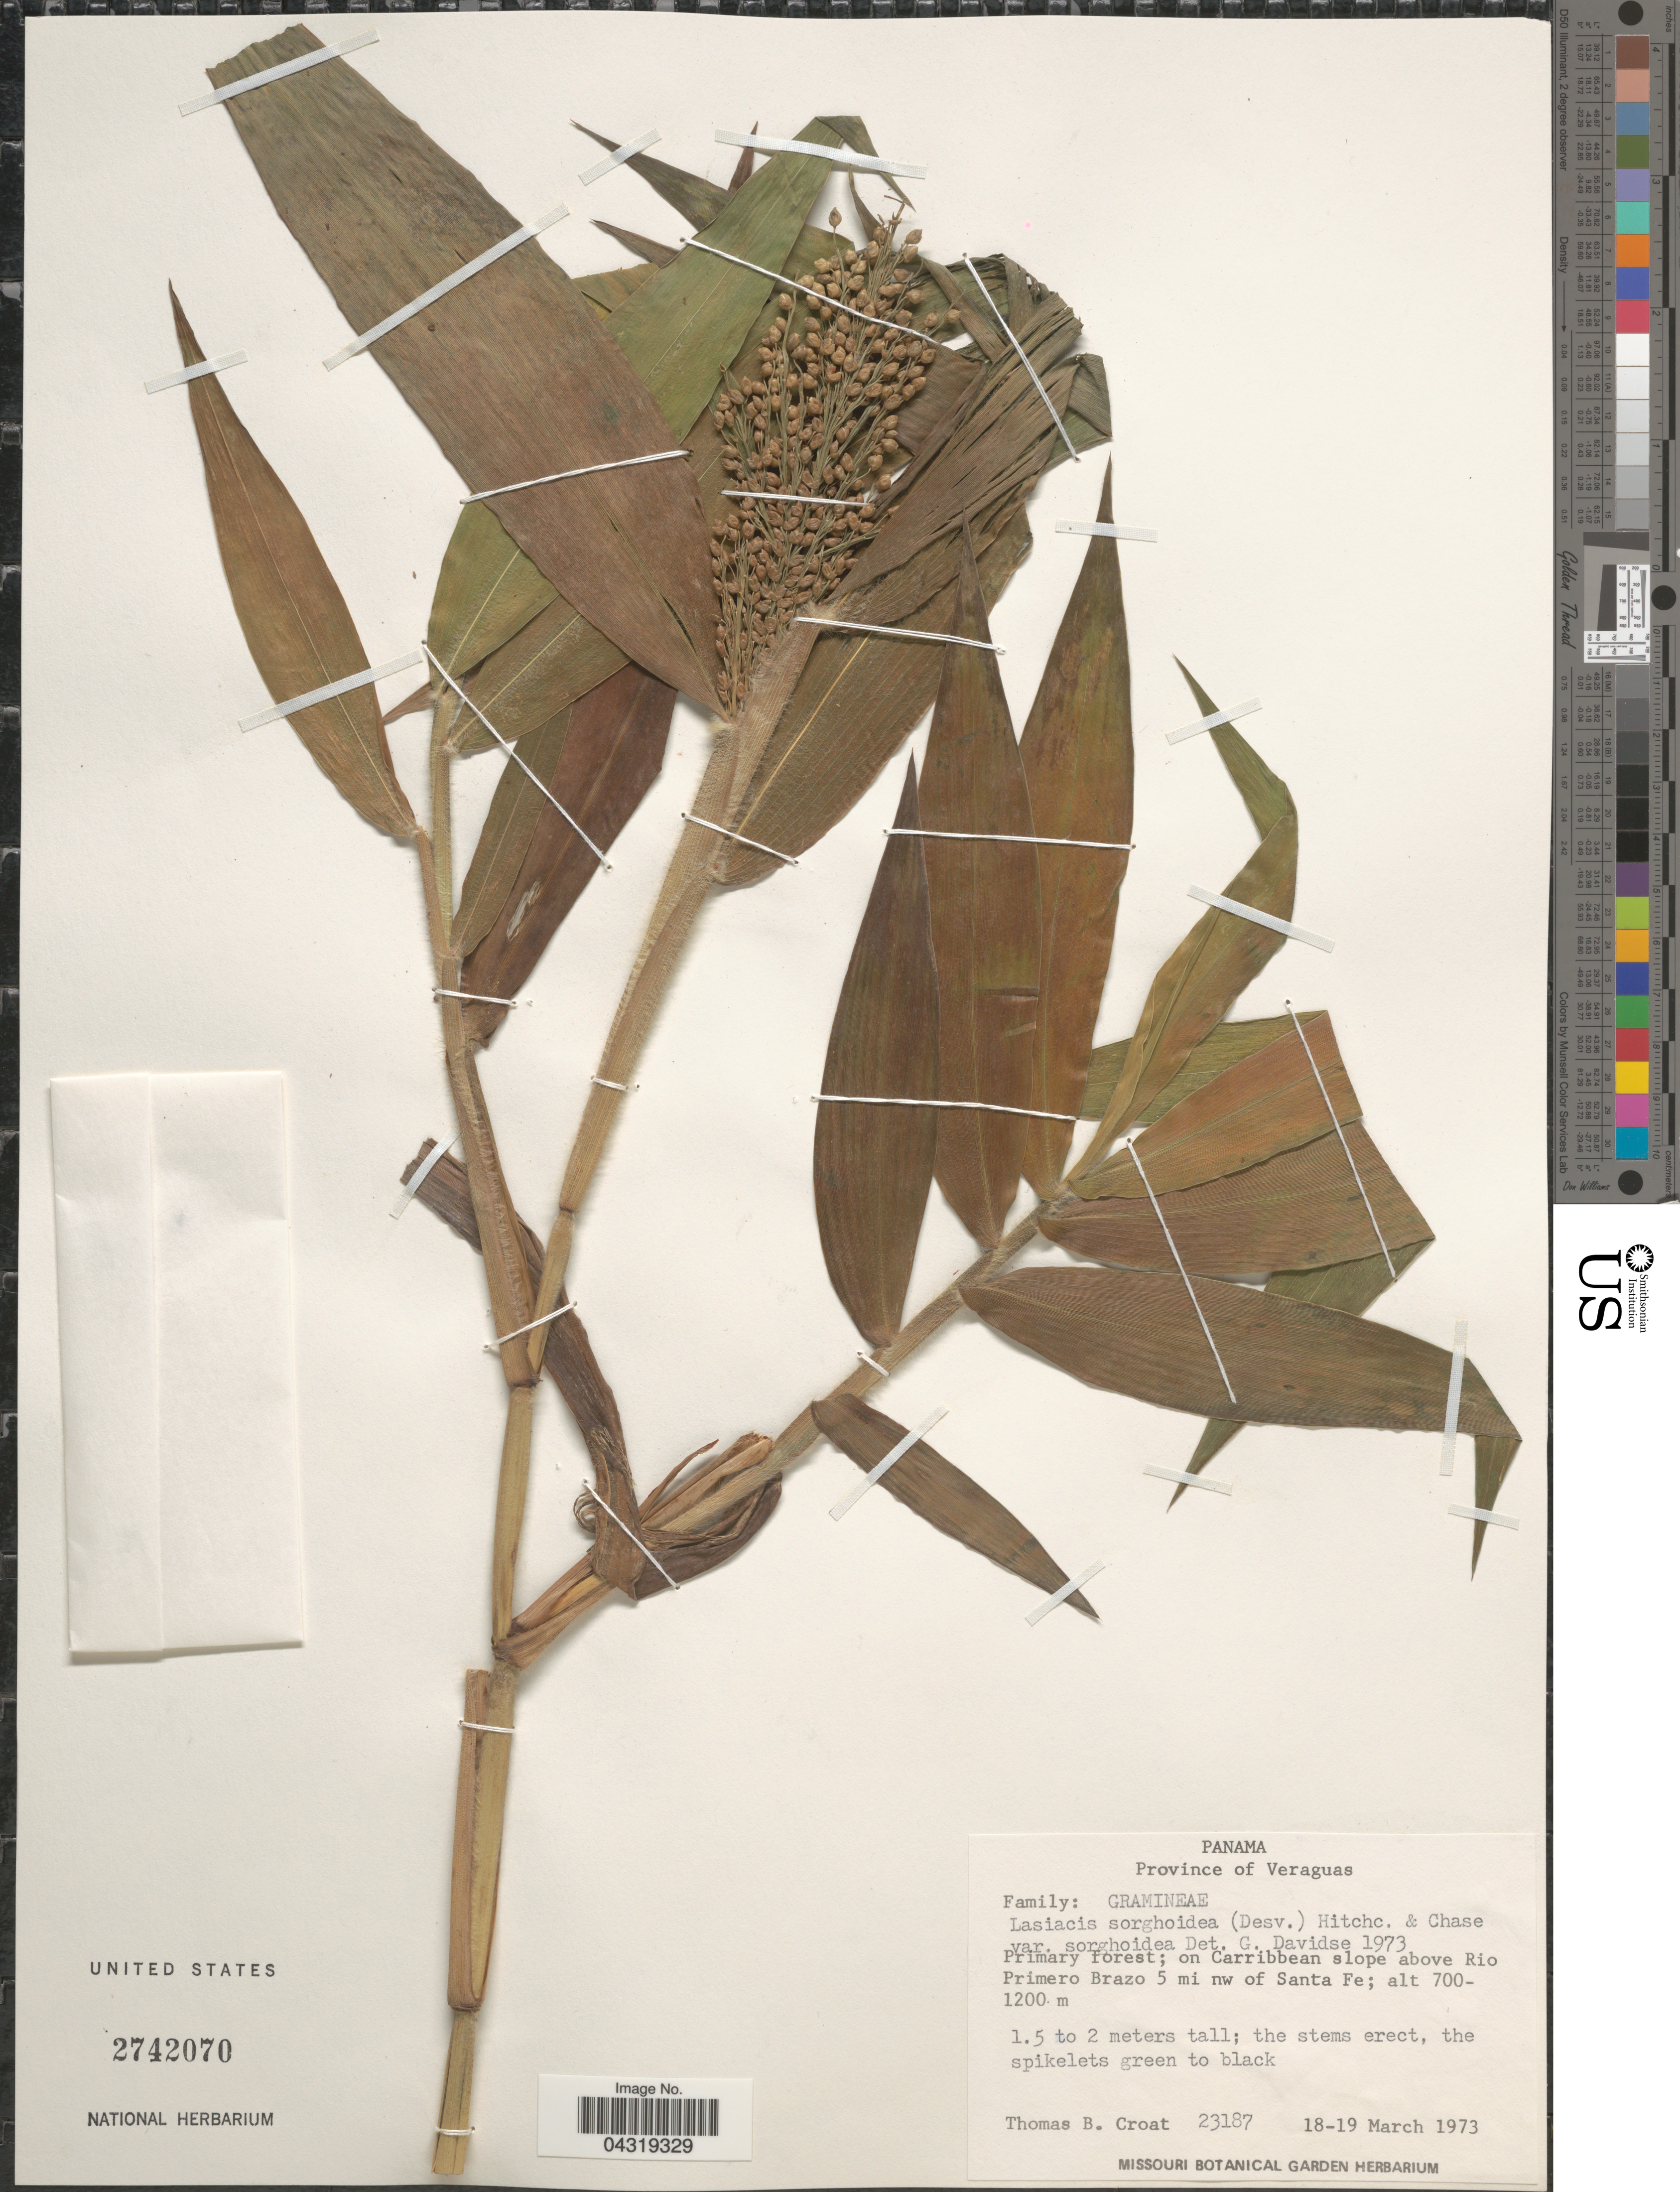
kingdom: Plantae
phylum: Tracheophyta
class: Liliopsida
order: Poales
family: Poaceae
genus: Lasiacis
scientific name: Lasiacis sorghoidea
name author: (Desv. ex Ham.) Hitchc. & Chase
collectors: T. B. Croat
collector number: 23187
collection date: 1973-03-18/1973-03-19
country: Panama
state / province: Veraguas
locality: Province of Veraguas. Primary forest; on Caribbean slope above Rio Primero Brazo 5 mi nw of Santa Fe.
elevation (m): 700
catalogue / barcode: US 2742070